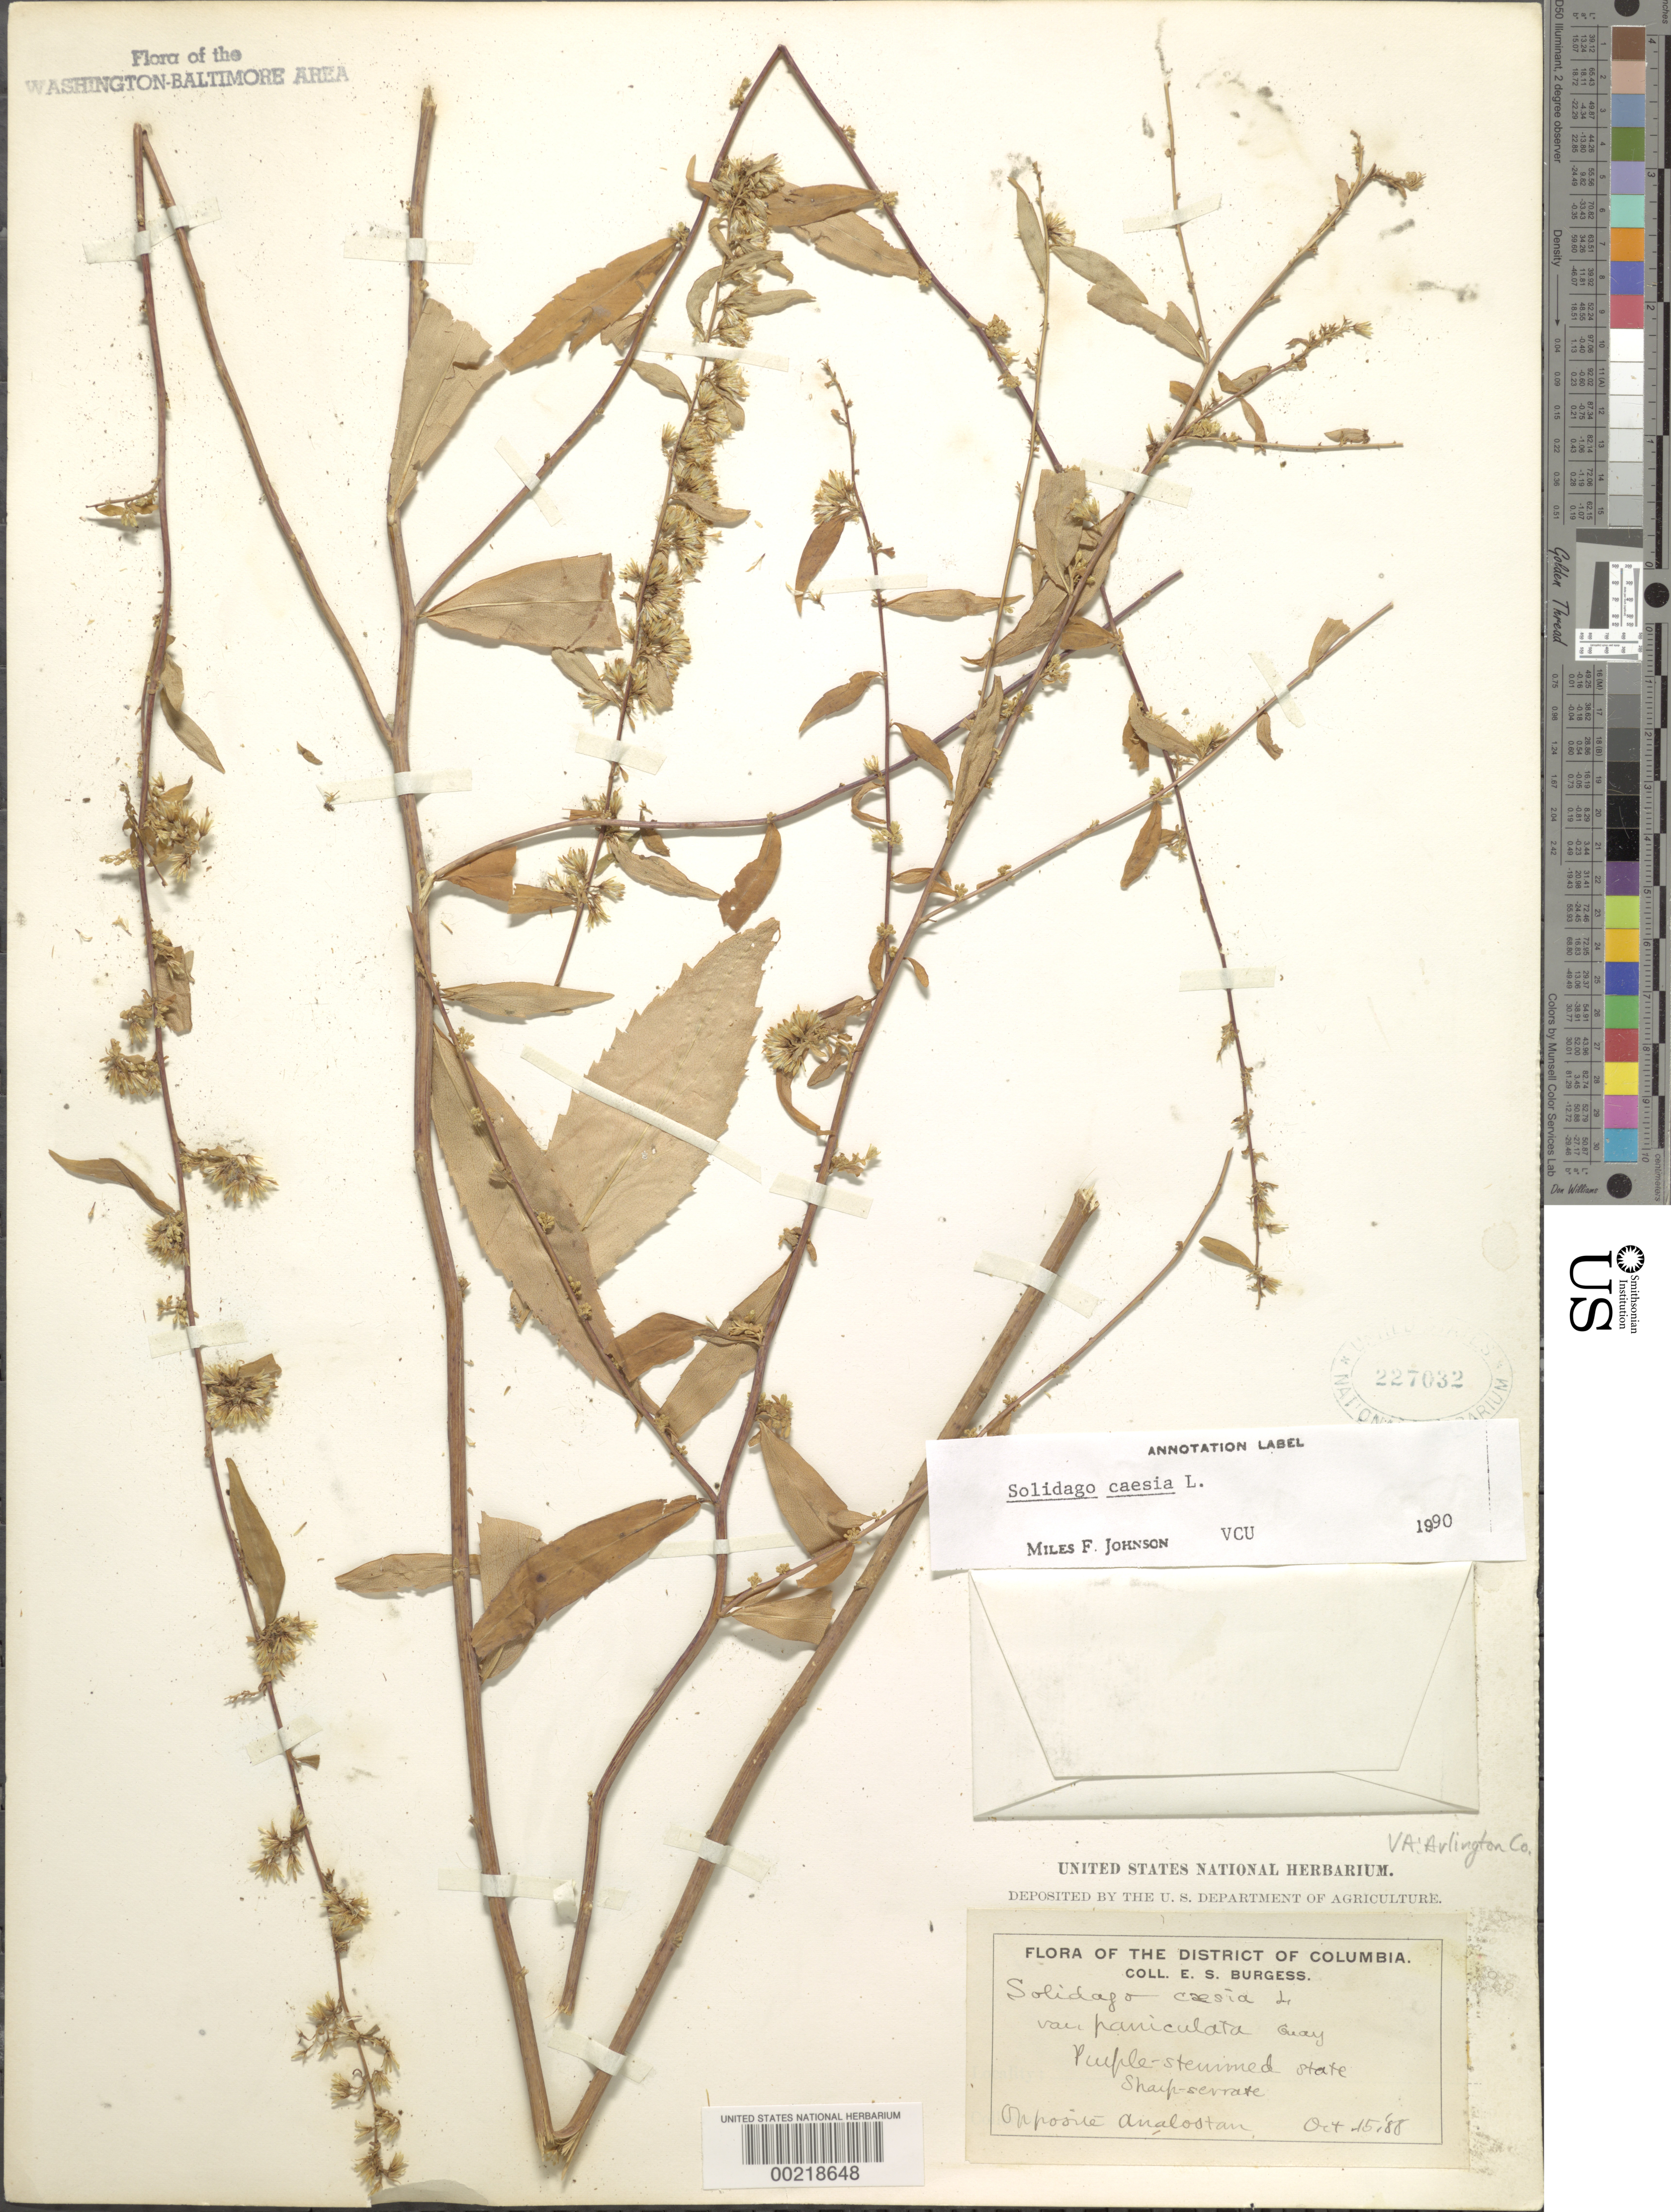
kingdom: Plantae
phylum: Tracheophyta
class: Magnoliopsida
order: Asterales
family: Asteraceae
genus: Solidago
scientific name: Solidago caesia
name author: L.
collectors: E. Burgess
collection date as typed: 15 Oct 1888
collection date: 1888-10-15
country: United States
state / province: Virginia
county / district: Arlington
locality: opposite Roosevelt Island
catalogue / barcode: US 227032